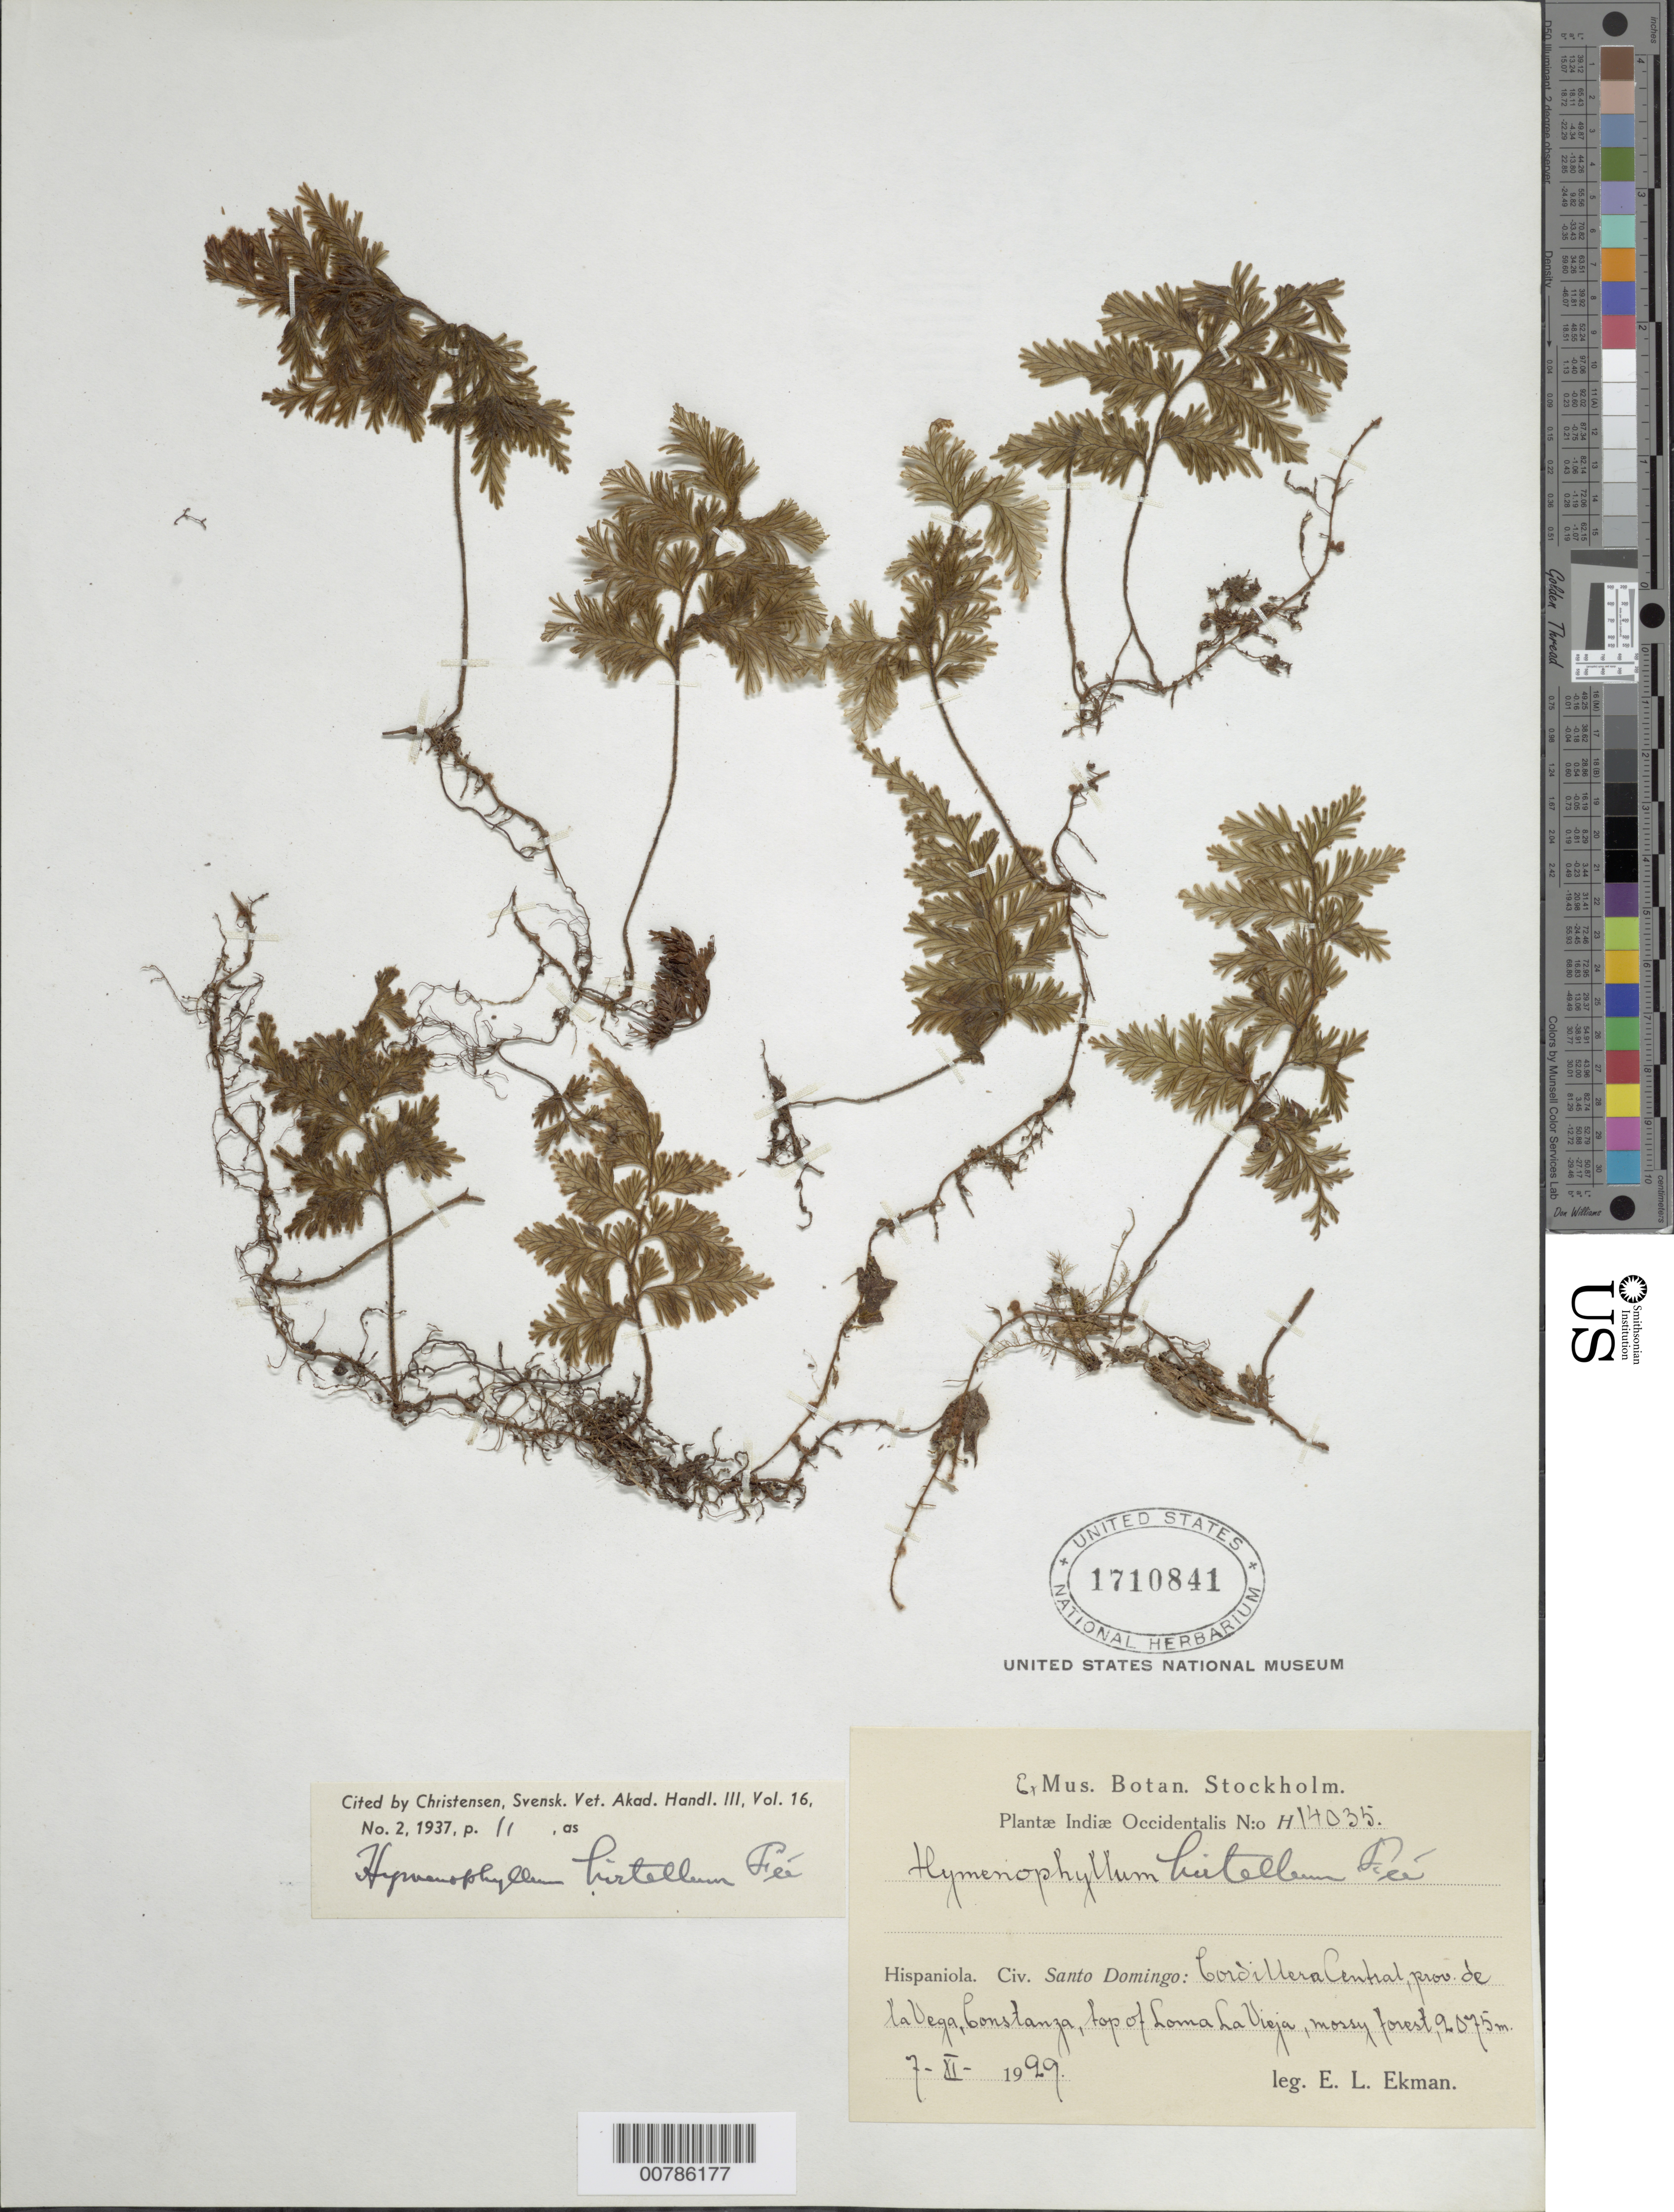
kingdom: Plantae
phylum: Tracheophyta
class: Polypodiopsida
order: Hymenophyllales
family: Hymenophyllaceae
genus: Hymenophyllum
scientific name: Hymenophyllum hirtellum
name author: Sw. in Schrad.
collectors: E. L. Ekman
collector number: H 14035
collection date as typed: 07 Nov 1929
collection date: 1929-11-07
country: Dominican Republic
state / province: La Vega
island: Hispaniola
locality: Cordillera Central, Constanza, top of Loma La Vieja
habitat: Mossy forest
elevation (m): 2075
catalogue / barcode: US 1710841